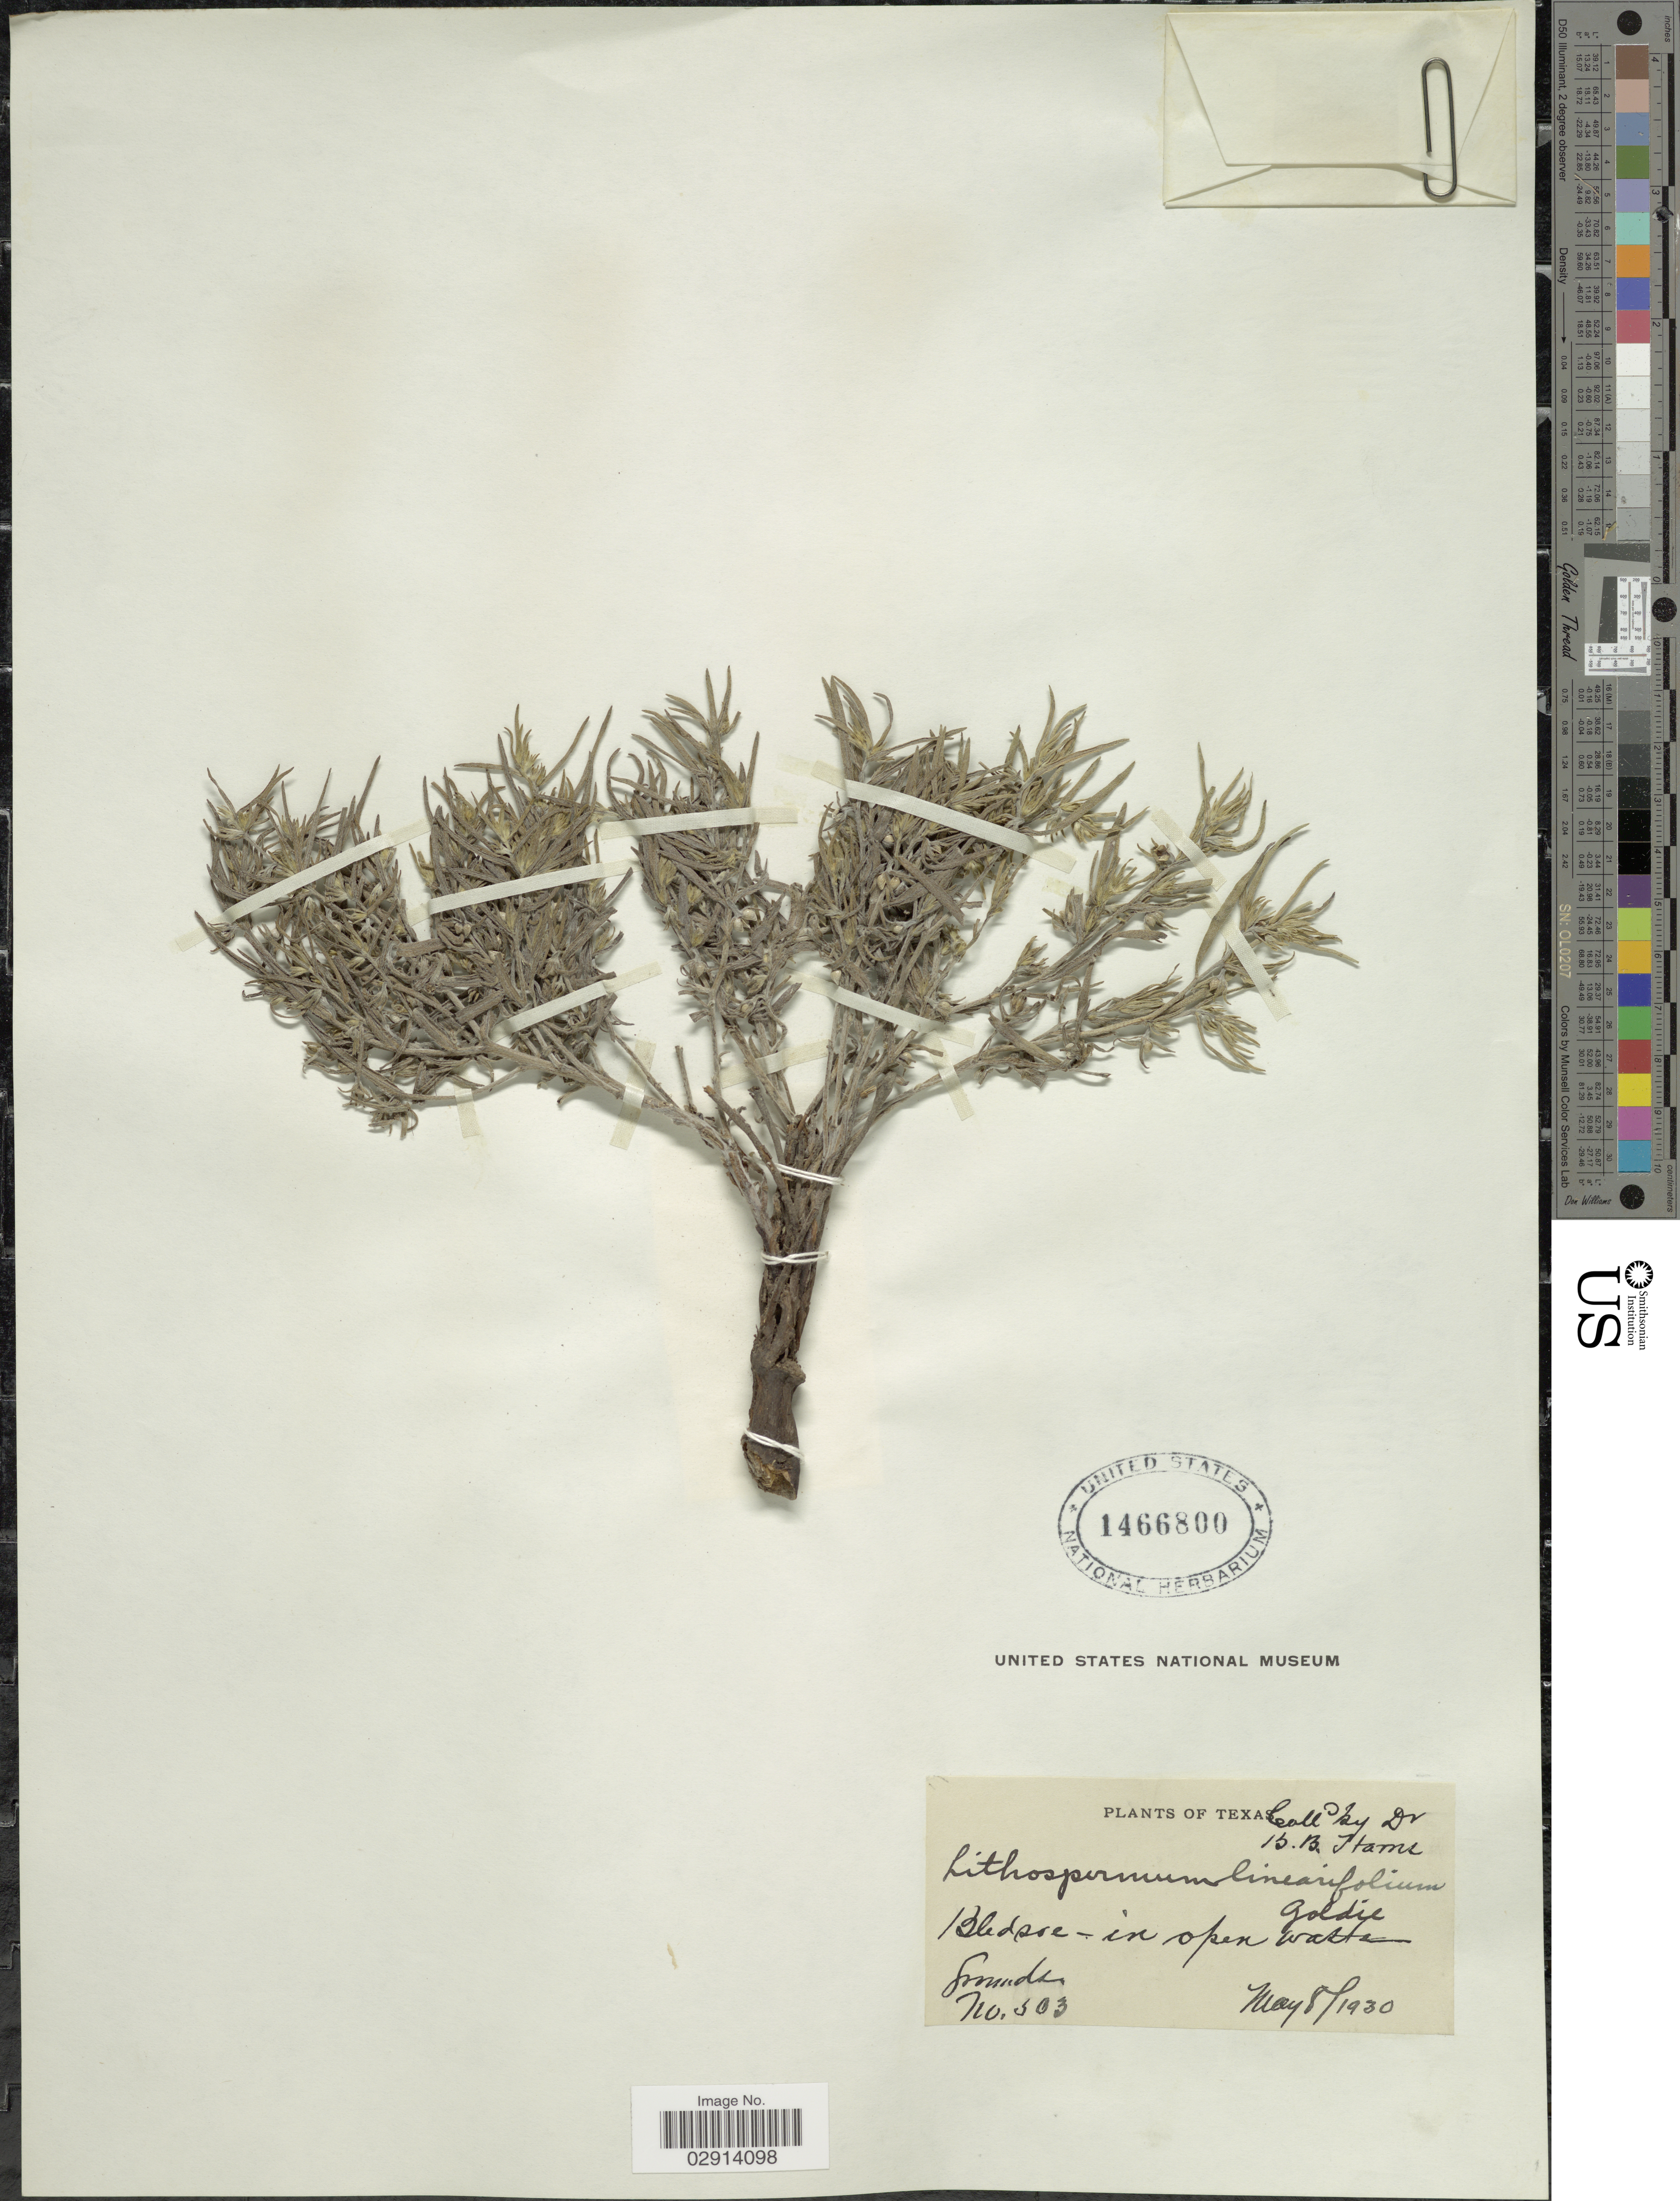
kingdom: Plantae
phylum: Tracheophyta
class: Magnoliopsida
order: Boraginales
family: Boraginaceae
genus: Lithospermum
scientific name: Lithospermum incisum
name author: Lehm.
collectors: B. B. Harris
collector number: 303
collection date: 1930-05-08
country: United States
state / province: Texas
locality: Bledsre - in open waste grounds.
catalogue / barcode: US 1466800